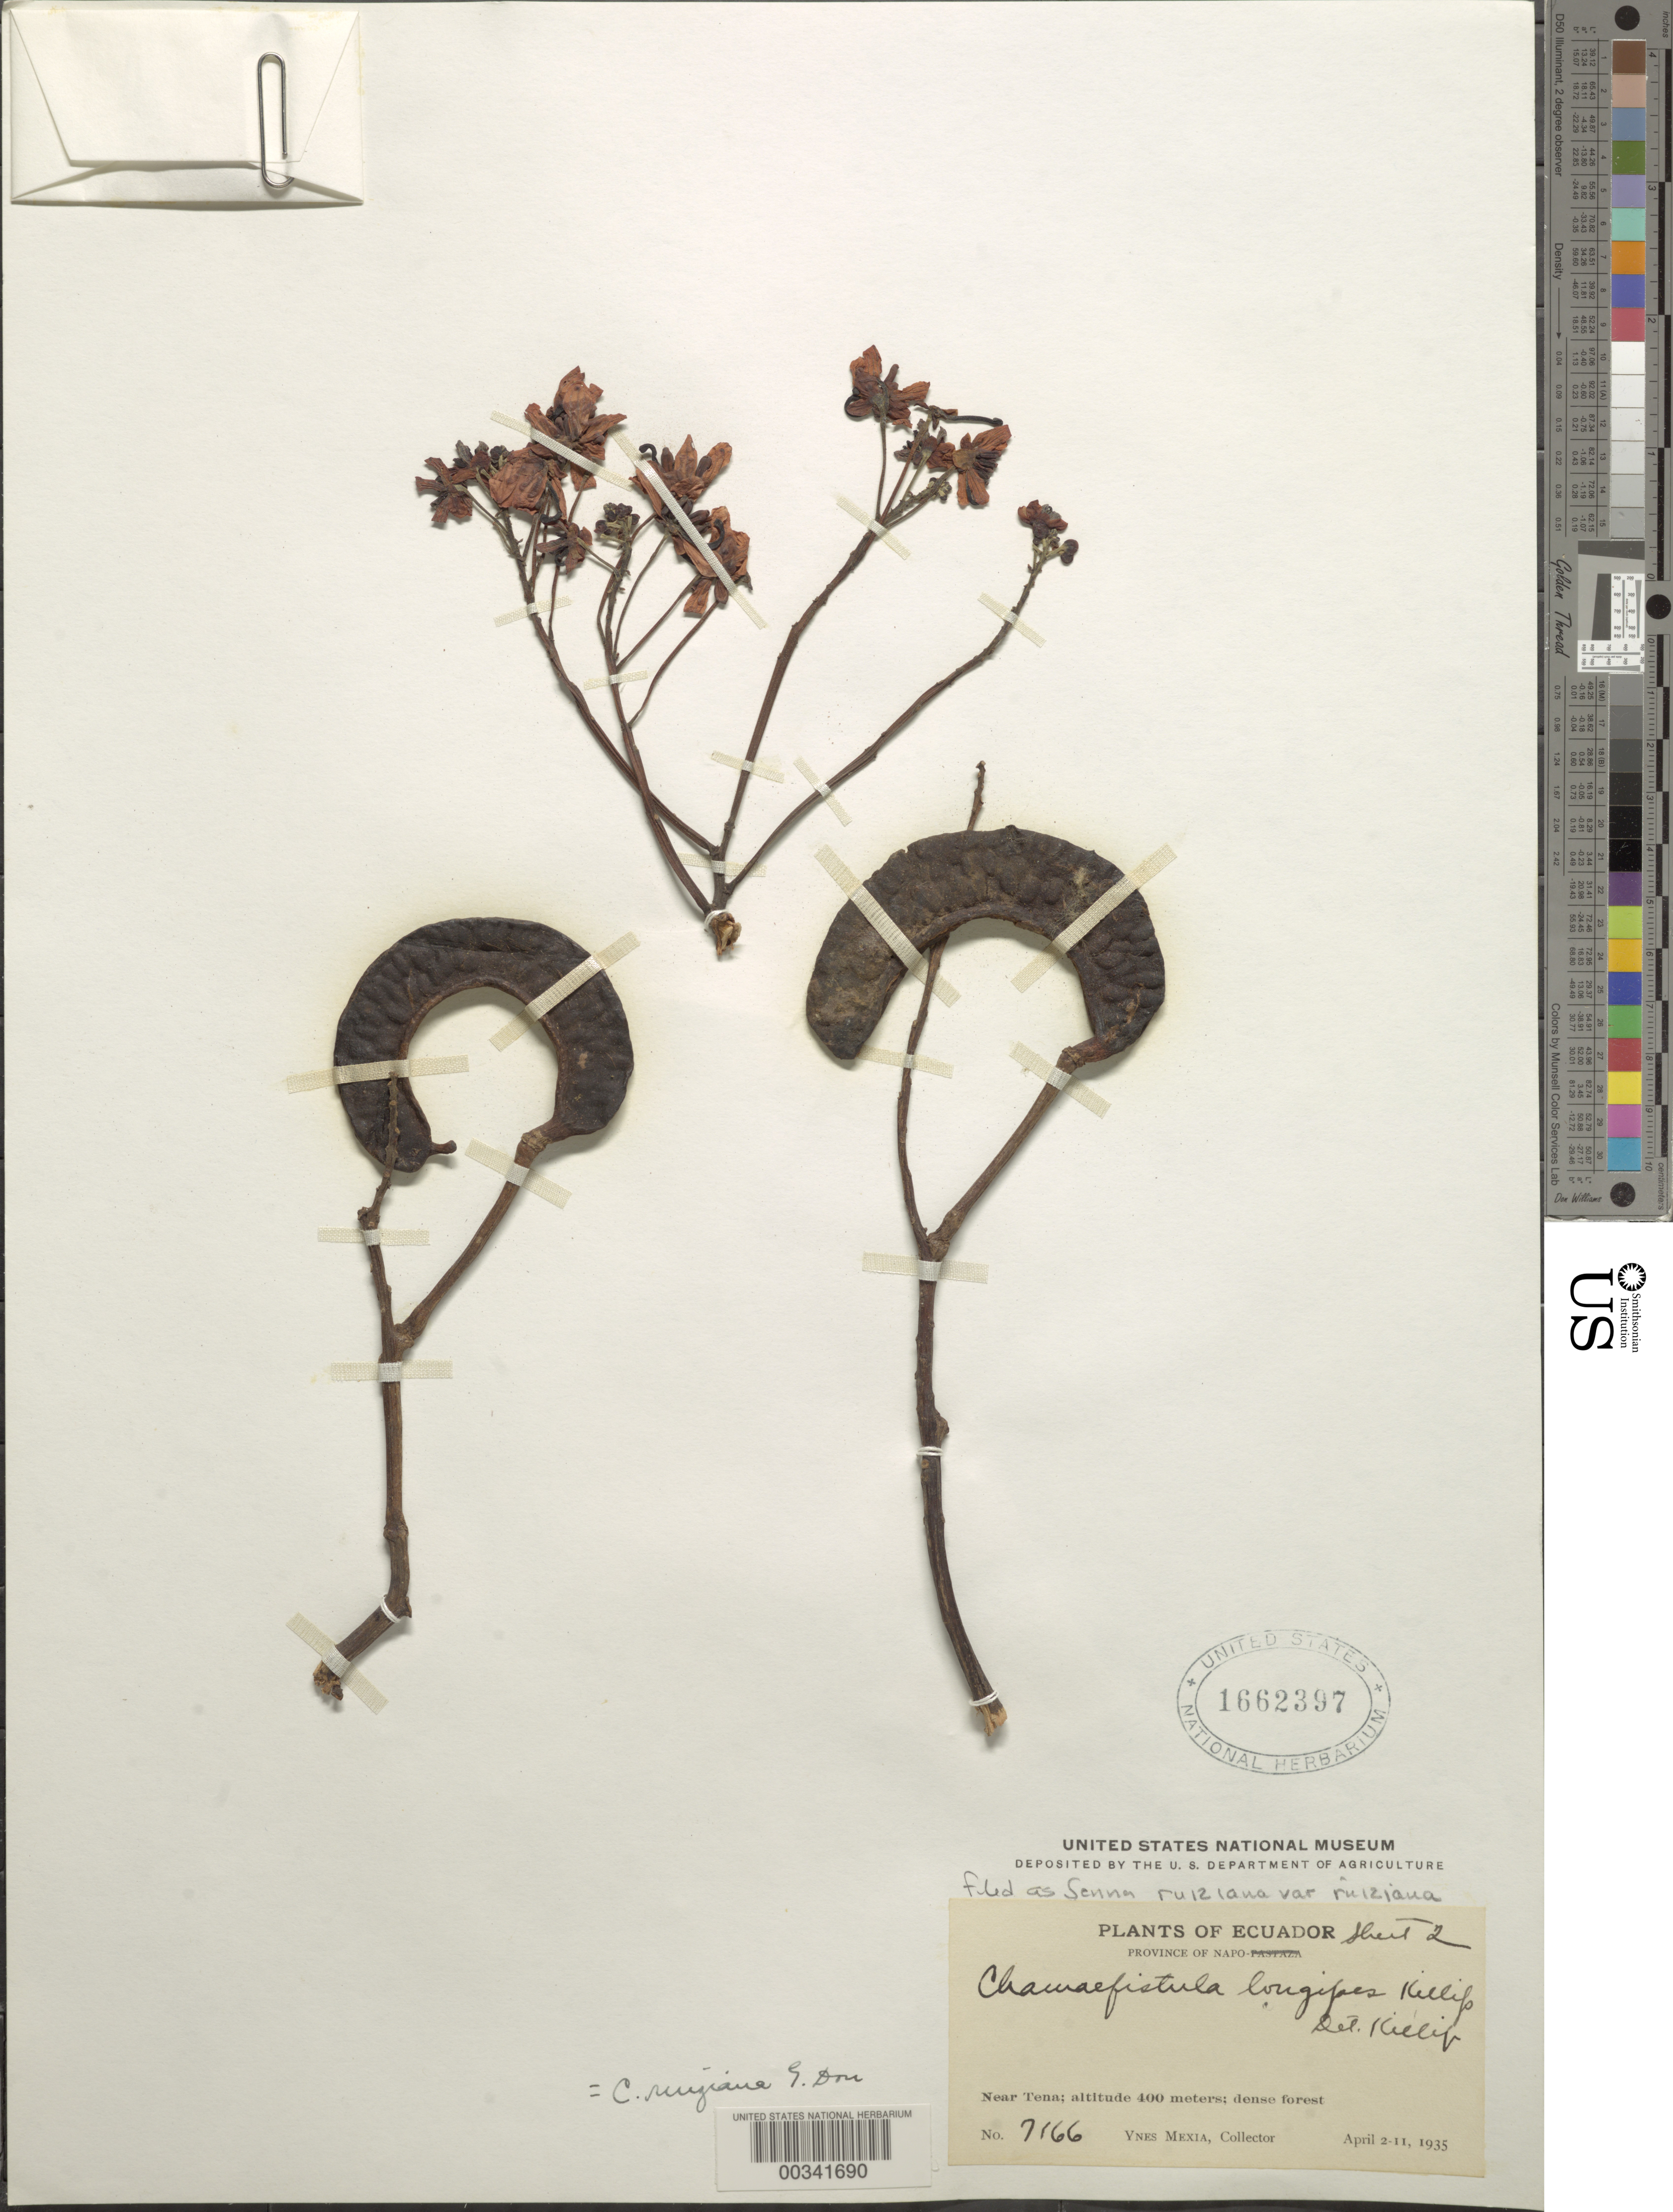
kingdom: Plantae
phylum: Tracheophyta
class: Magnoliopsida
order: Fabales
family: Fabaceae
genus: Senna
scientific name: Senna ruiziana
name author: (G. Don) H.S. Irwin & Barneby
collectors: Y. Mexia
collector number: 7166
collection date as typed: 02 Apr 1935 to 11 Apr 1935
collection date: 1935-04-02/1935-04-11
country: Ecuador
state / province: Napo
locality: Near Tenargenes del Rio mocoa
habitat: Dense forest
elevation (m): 400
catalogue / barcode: US 1662397